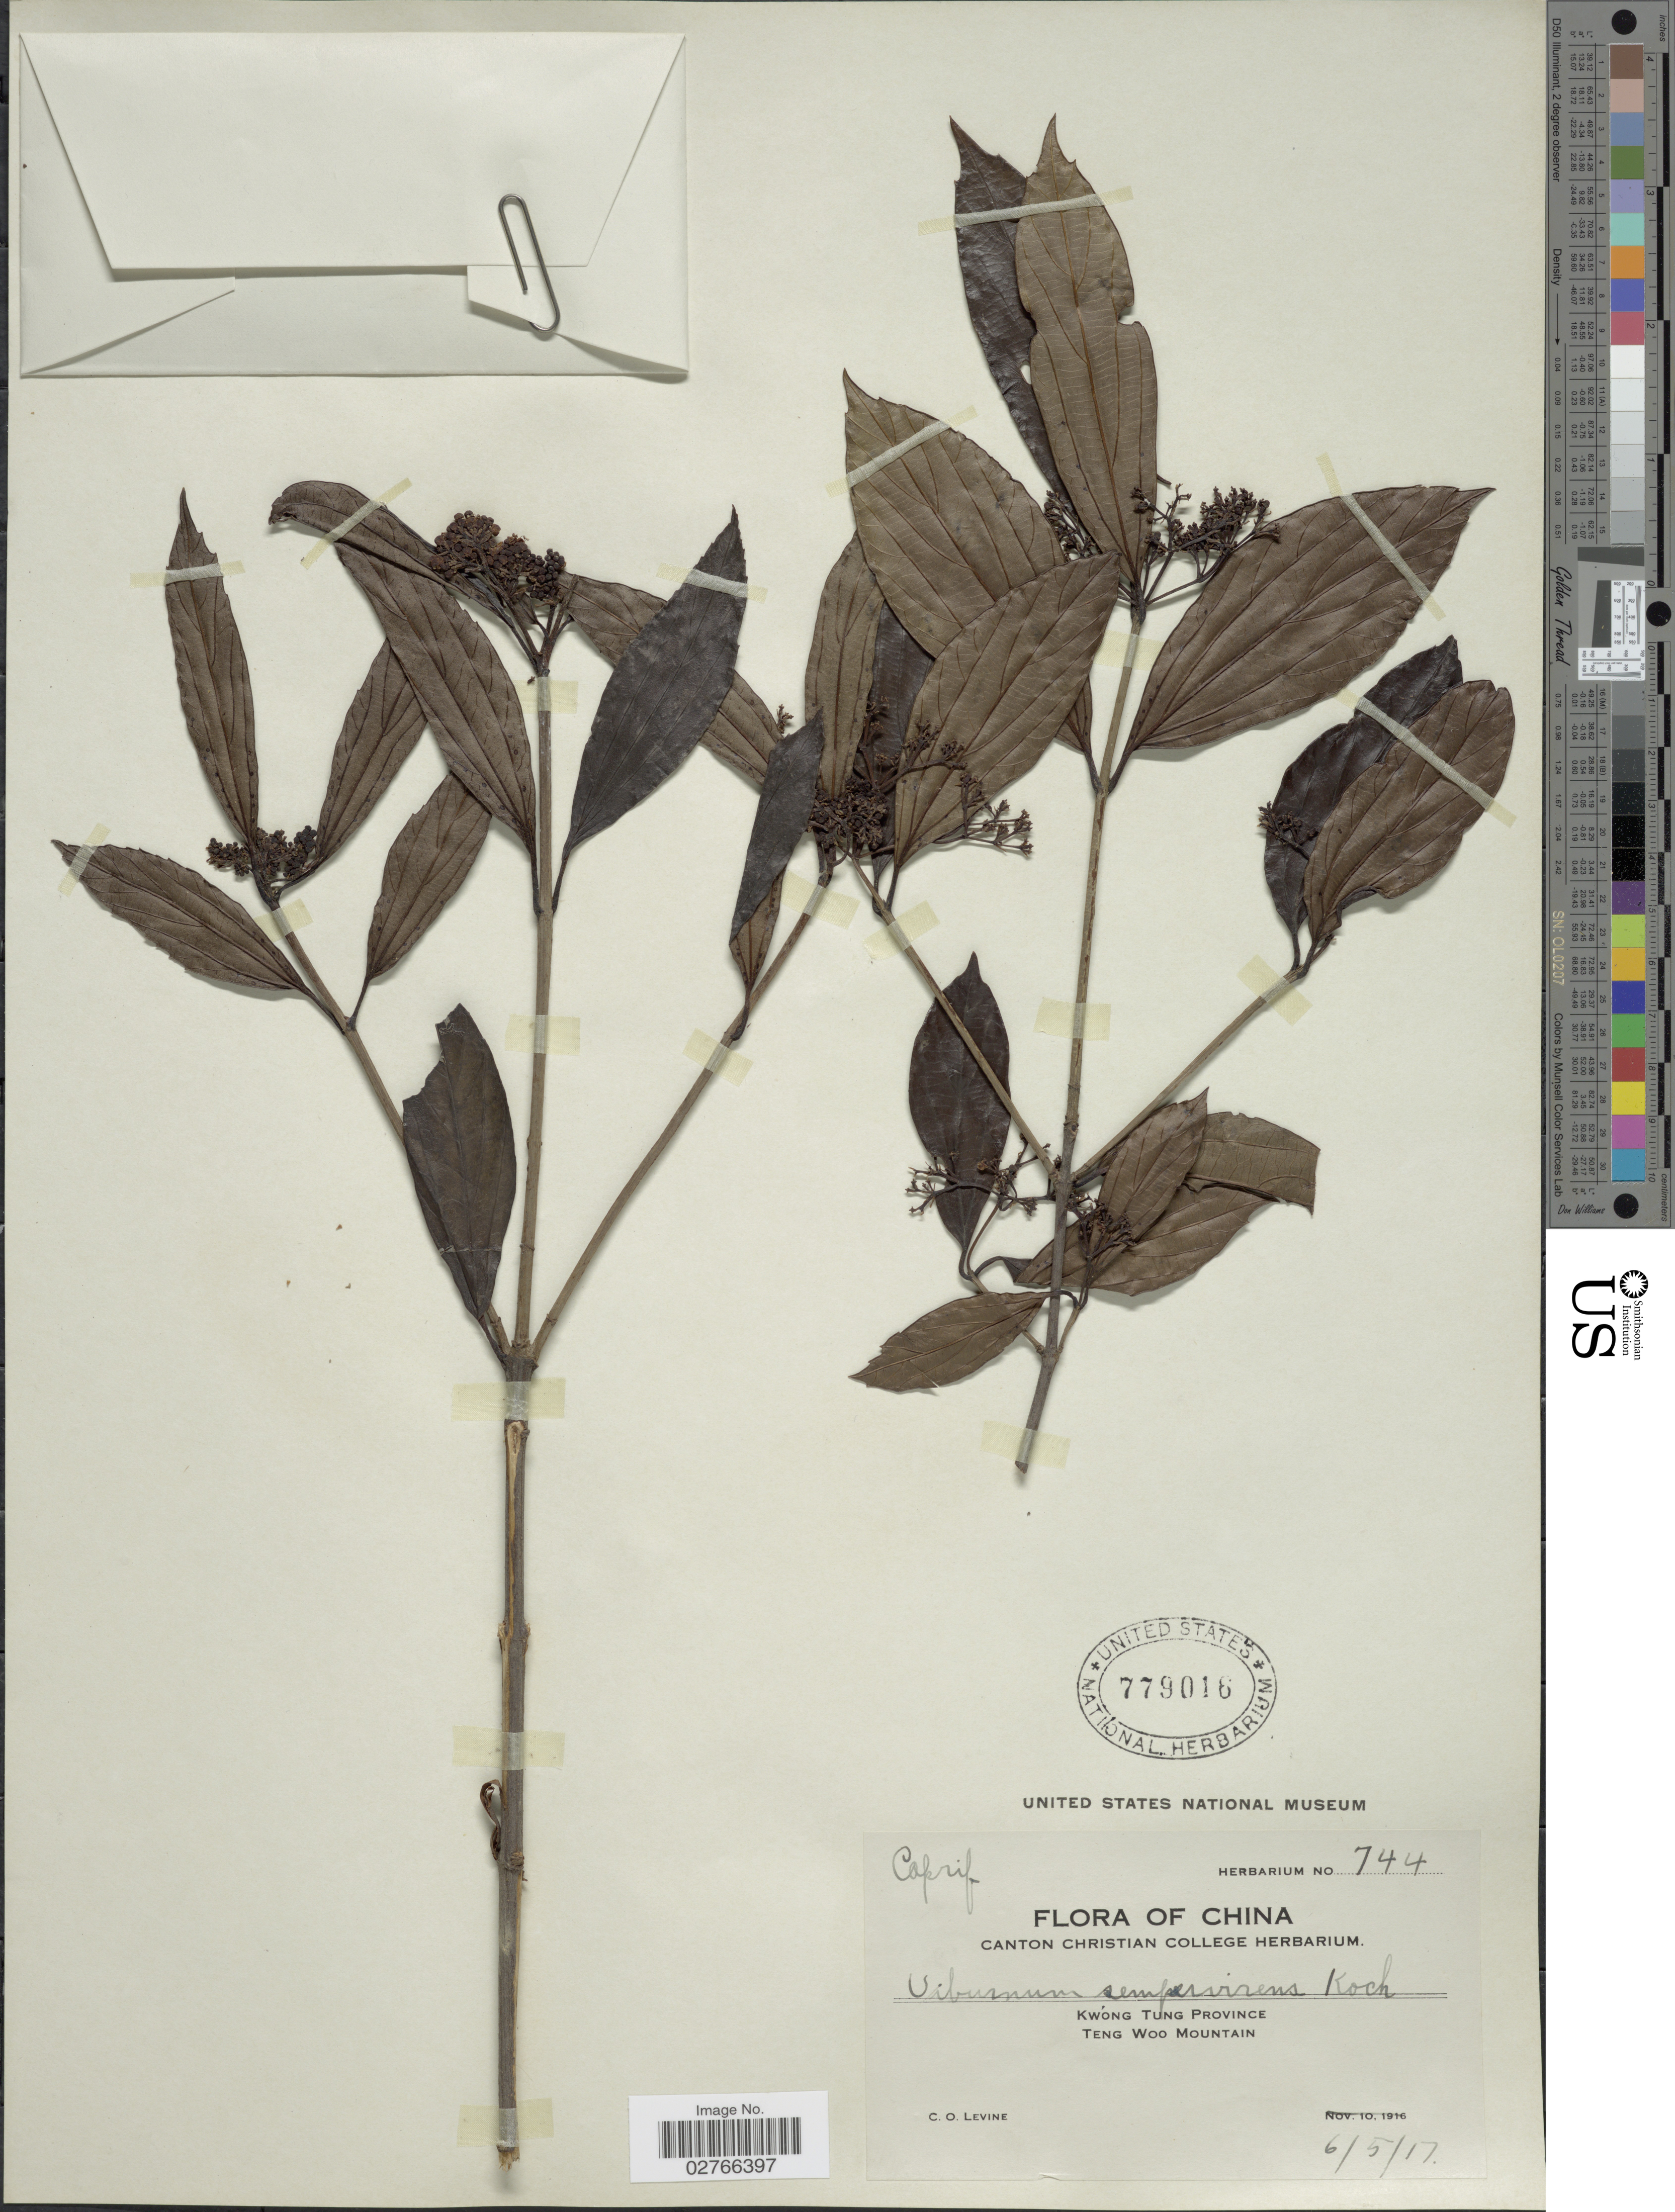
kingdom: Plantae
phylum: Tracheophyta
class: Magnoliopsida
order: Dipsacales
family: Viburnaceae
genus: Viburnum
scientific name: Viburnum sempervirens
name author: K. Koch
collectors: C. O. Levine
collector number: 744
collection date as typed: Transcribed d/m/y: 6/5/17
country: China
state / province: Guangdong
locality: Kwong Tung Province, Teng Woo Mountain.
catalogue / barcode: US 779016